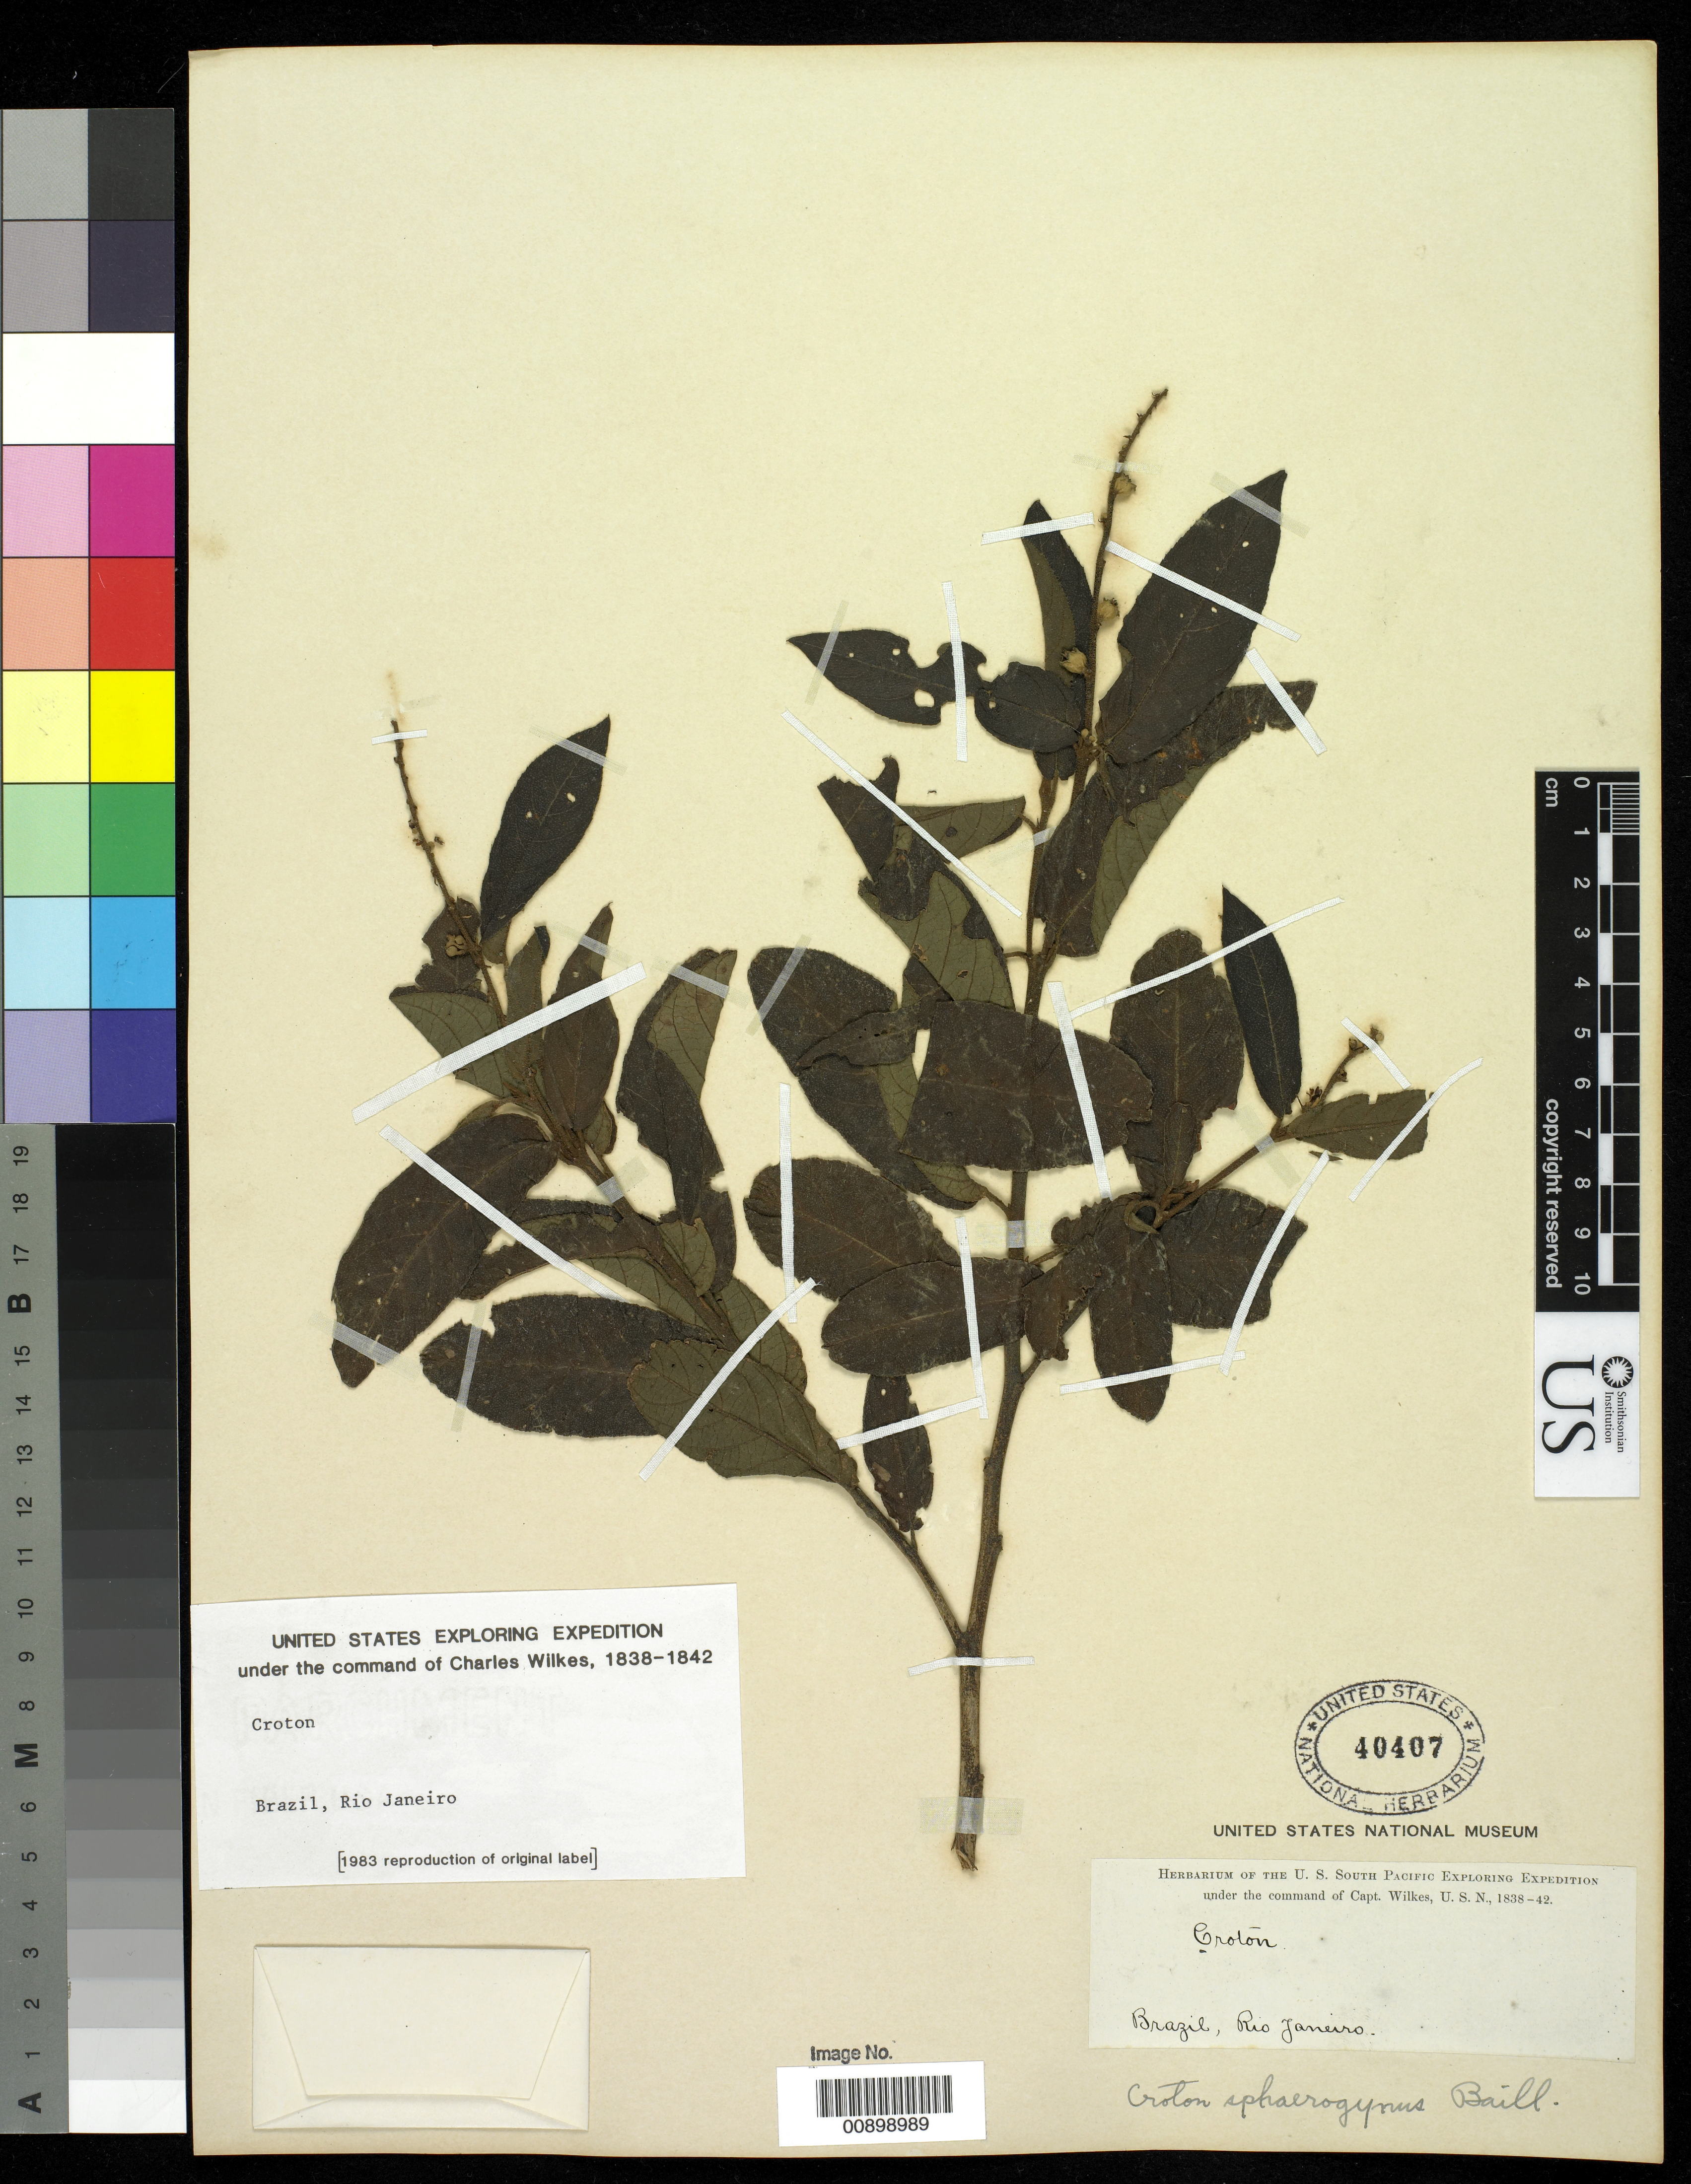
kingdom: Plantae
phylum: Tracheophyta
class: Magnoliopsida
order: Malpighiales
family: Euphorbiaceae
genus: Croton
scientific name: Croton sphaerogynus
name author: Baill.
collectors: Wilkes Explor. Exped.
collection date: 1838/1842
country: Brazil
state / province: Rio de Janeiro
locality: Brazil, Rio Janeiro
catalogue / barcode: US 40407